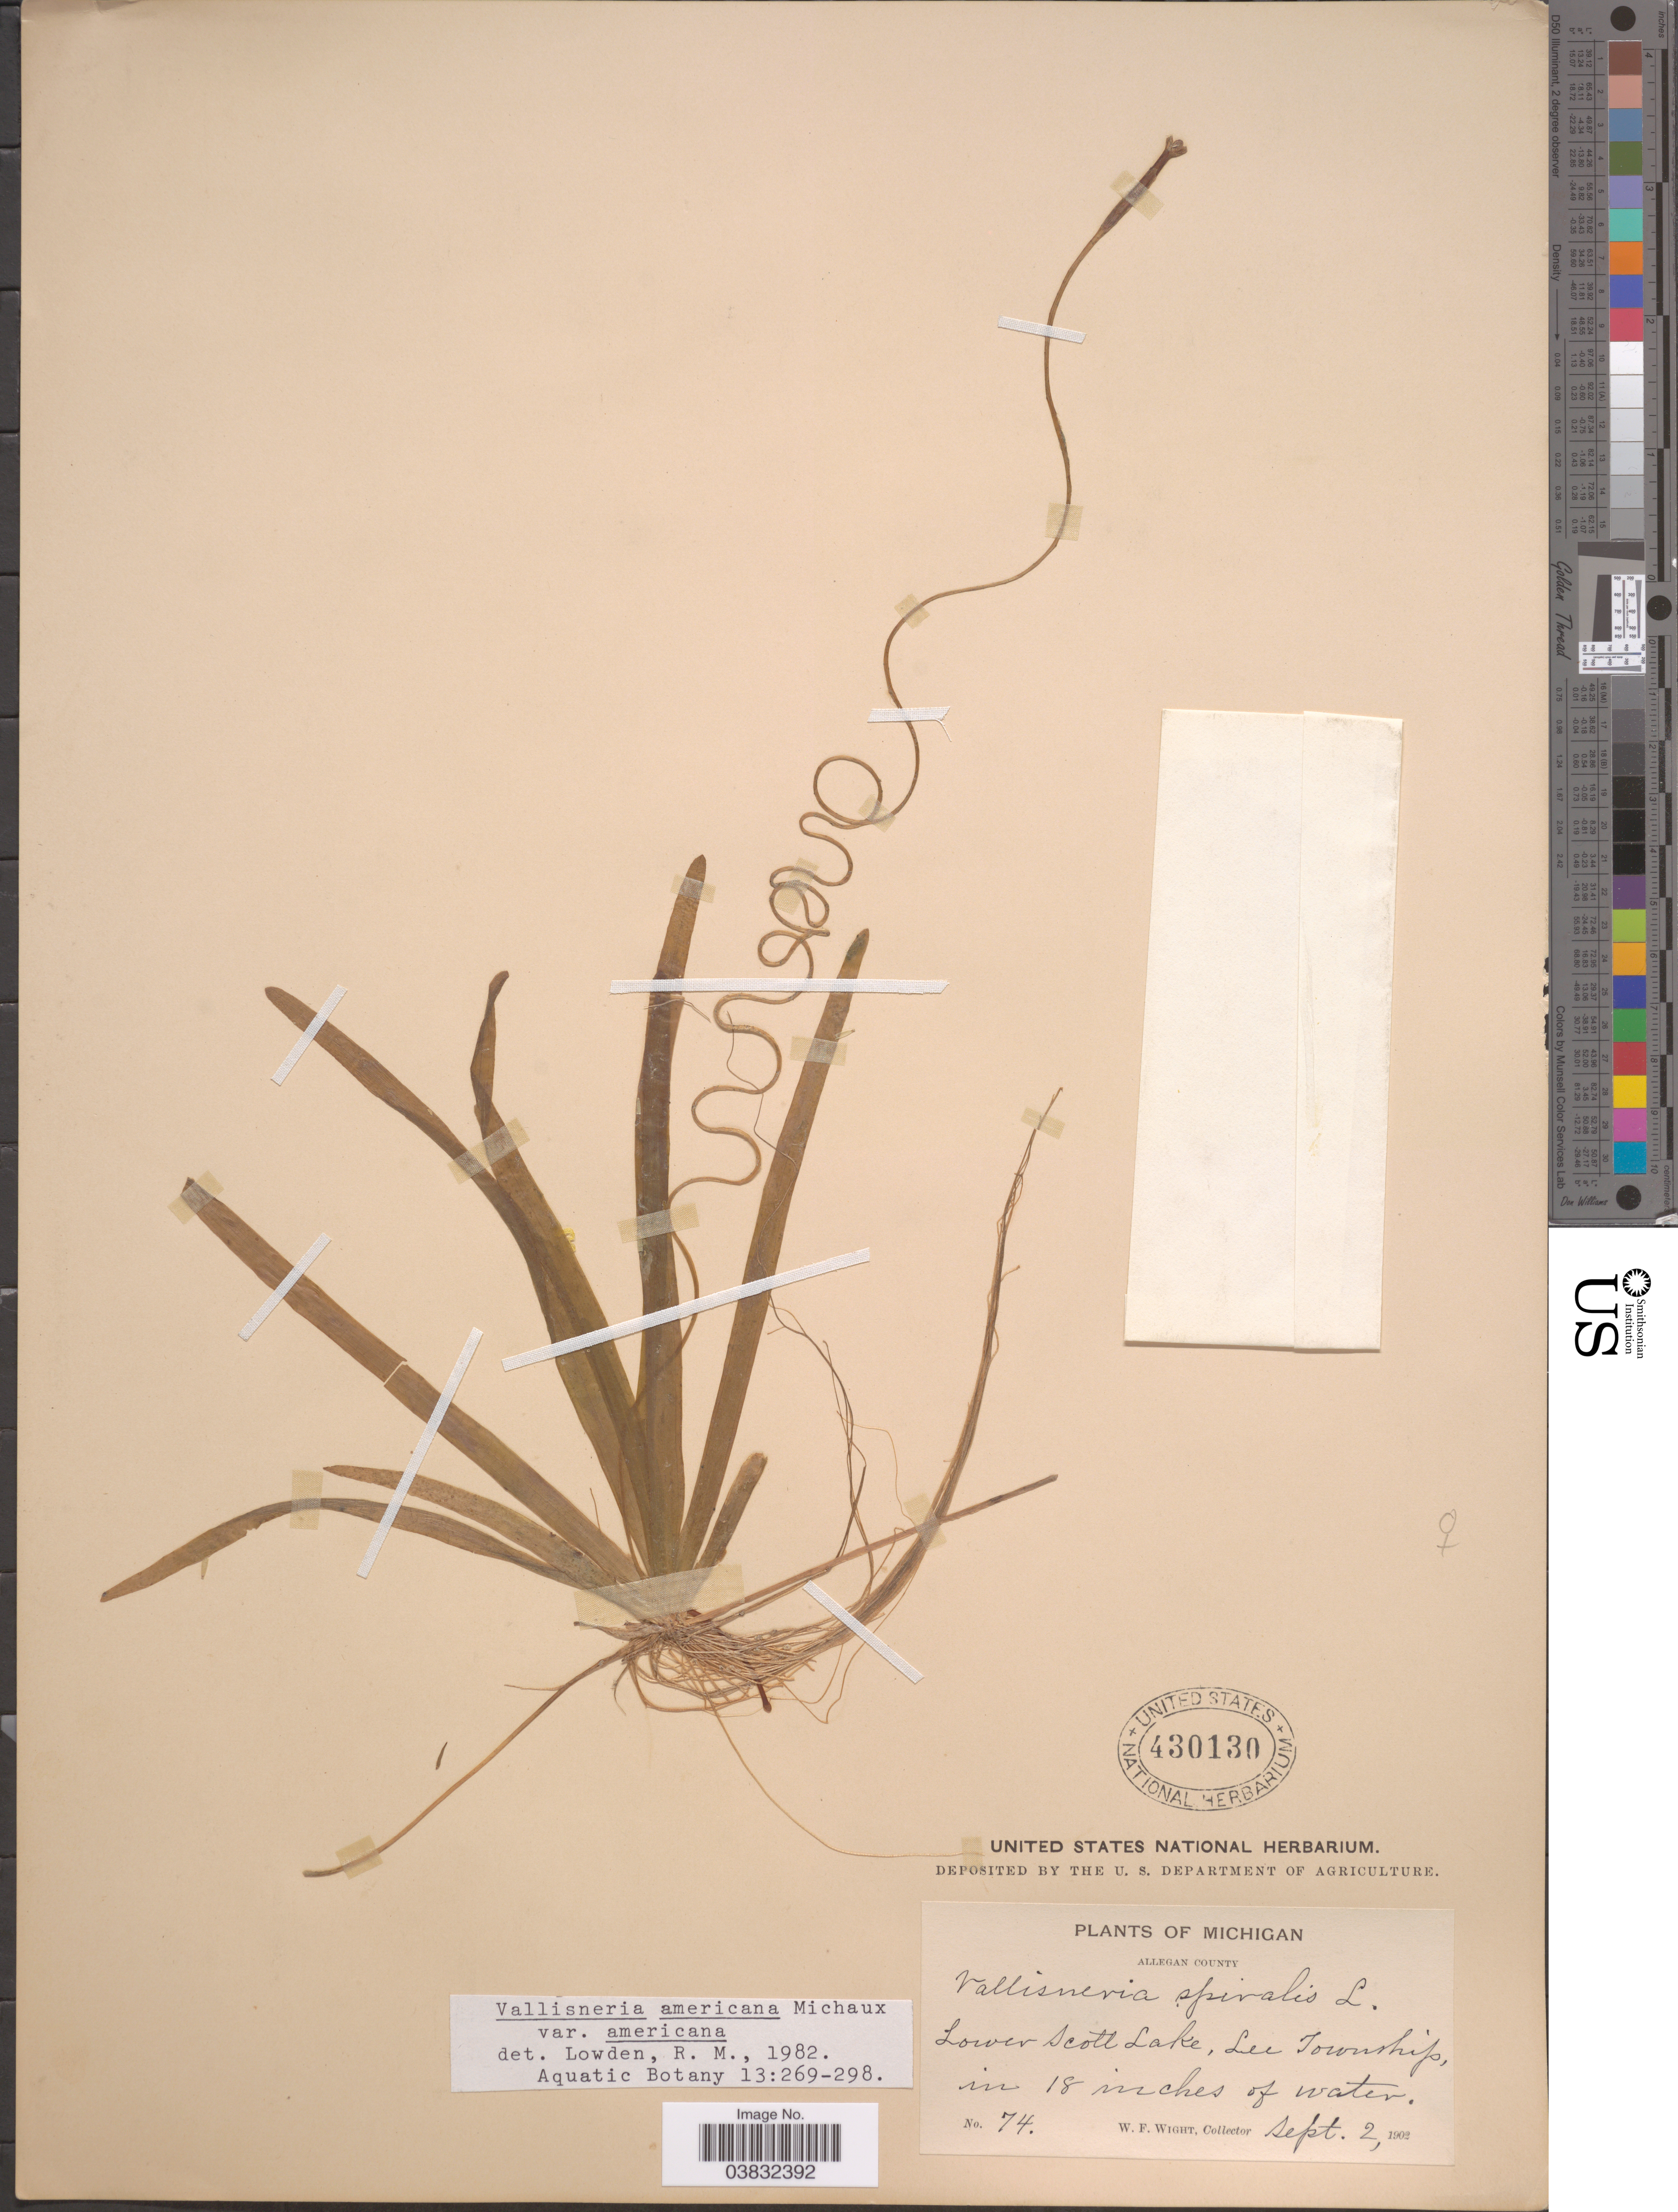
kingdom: Plantae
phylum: Tracheophyta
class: Liliopsida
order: Alismatales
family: Hydrocharitaceae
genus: Vallisneria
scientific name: Vallisneria americana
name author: Michx.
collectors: W. Wight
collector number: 74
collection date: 1902-09-02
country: United States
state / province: Michigan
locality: Allegan County. Lower Scott Lake, Lee Township.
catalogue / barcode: US 430130